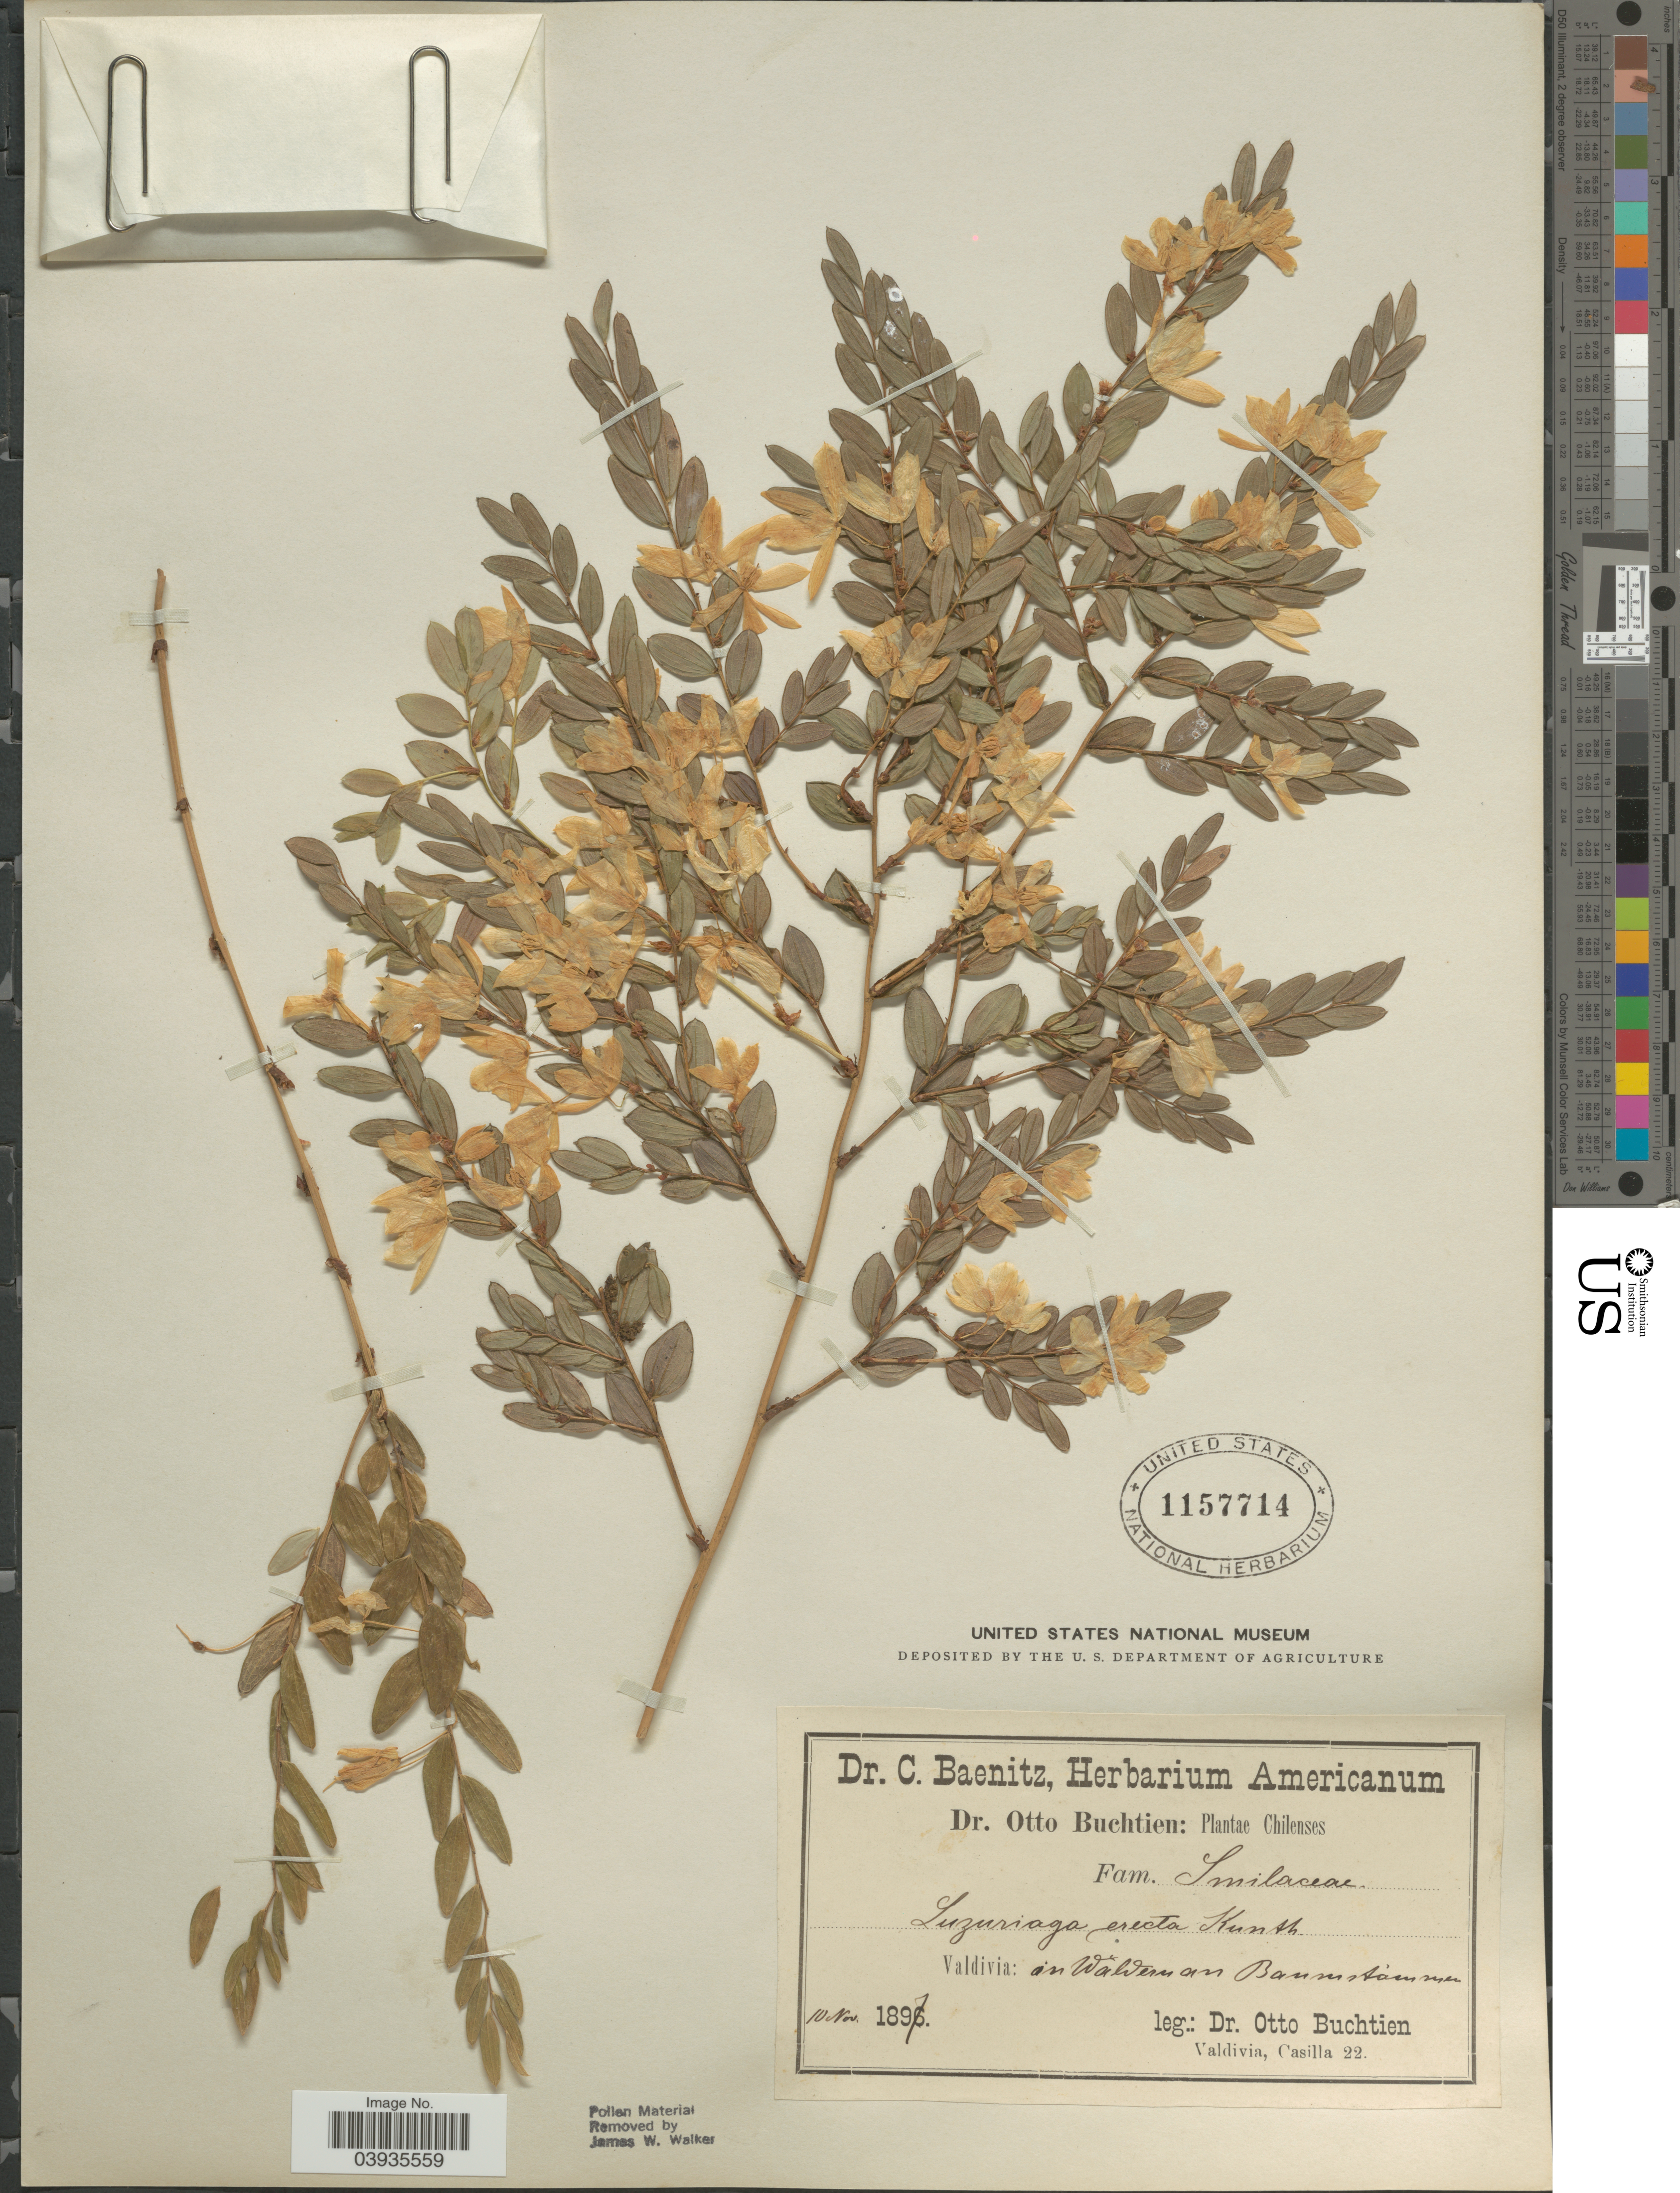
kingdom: Plantae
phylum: Tracheophyta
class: Liliopsida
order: Liliales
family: Alstroemeriaceae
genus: Luzuriaga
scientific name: Luzuriaga erecta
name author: Kunth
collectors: O. Buchtien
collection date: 1897-11-10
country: Chile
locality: Valdivia: in Wäldern an Baumstammen.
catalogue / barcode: US 1157714